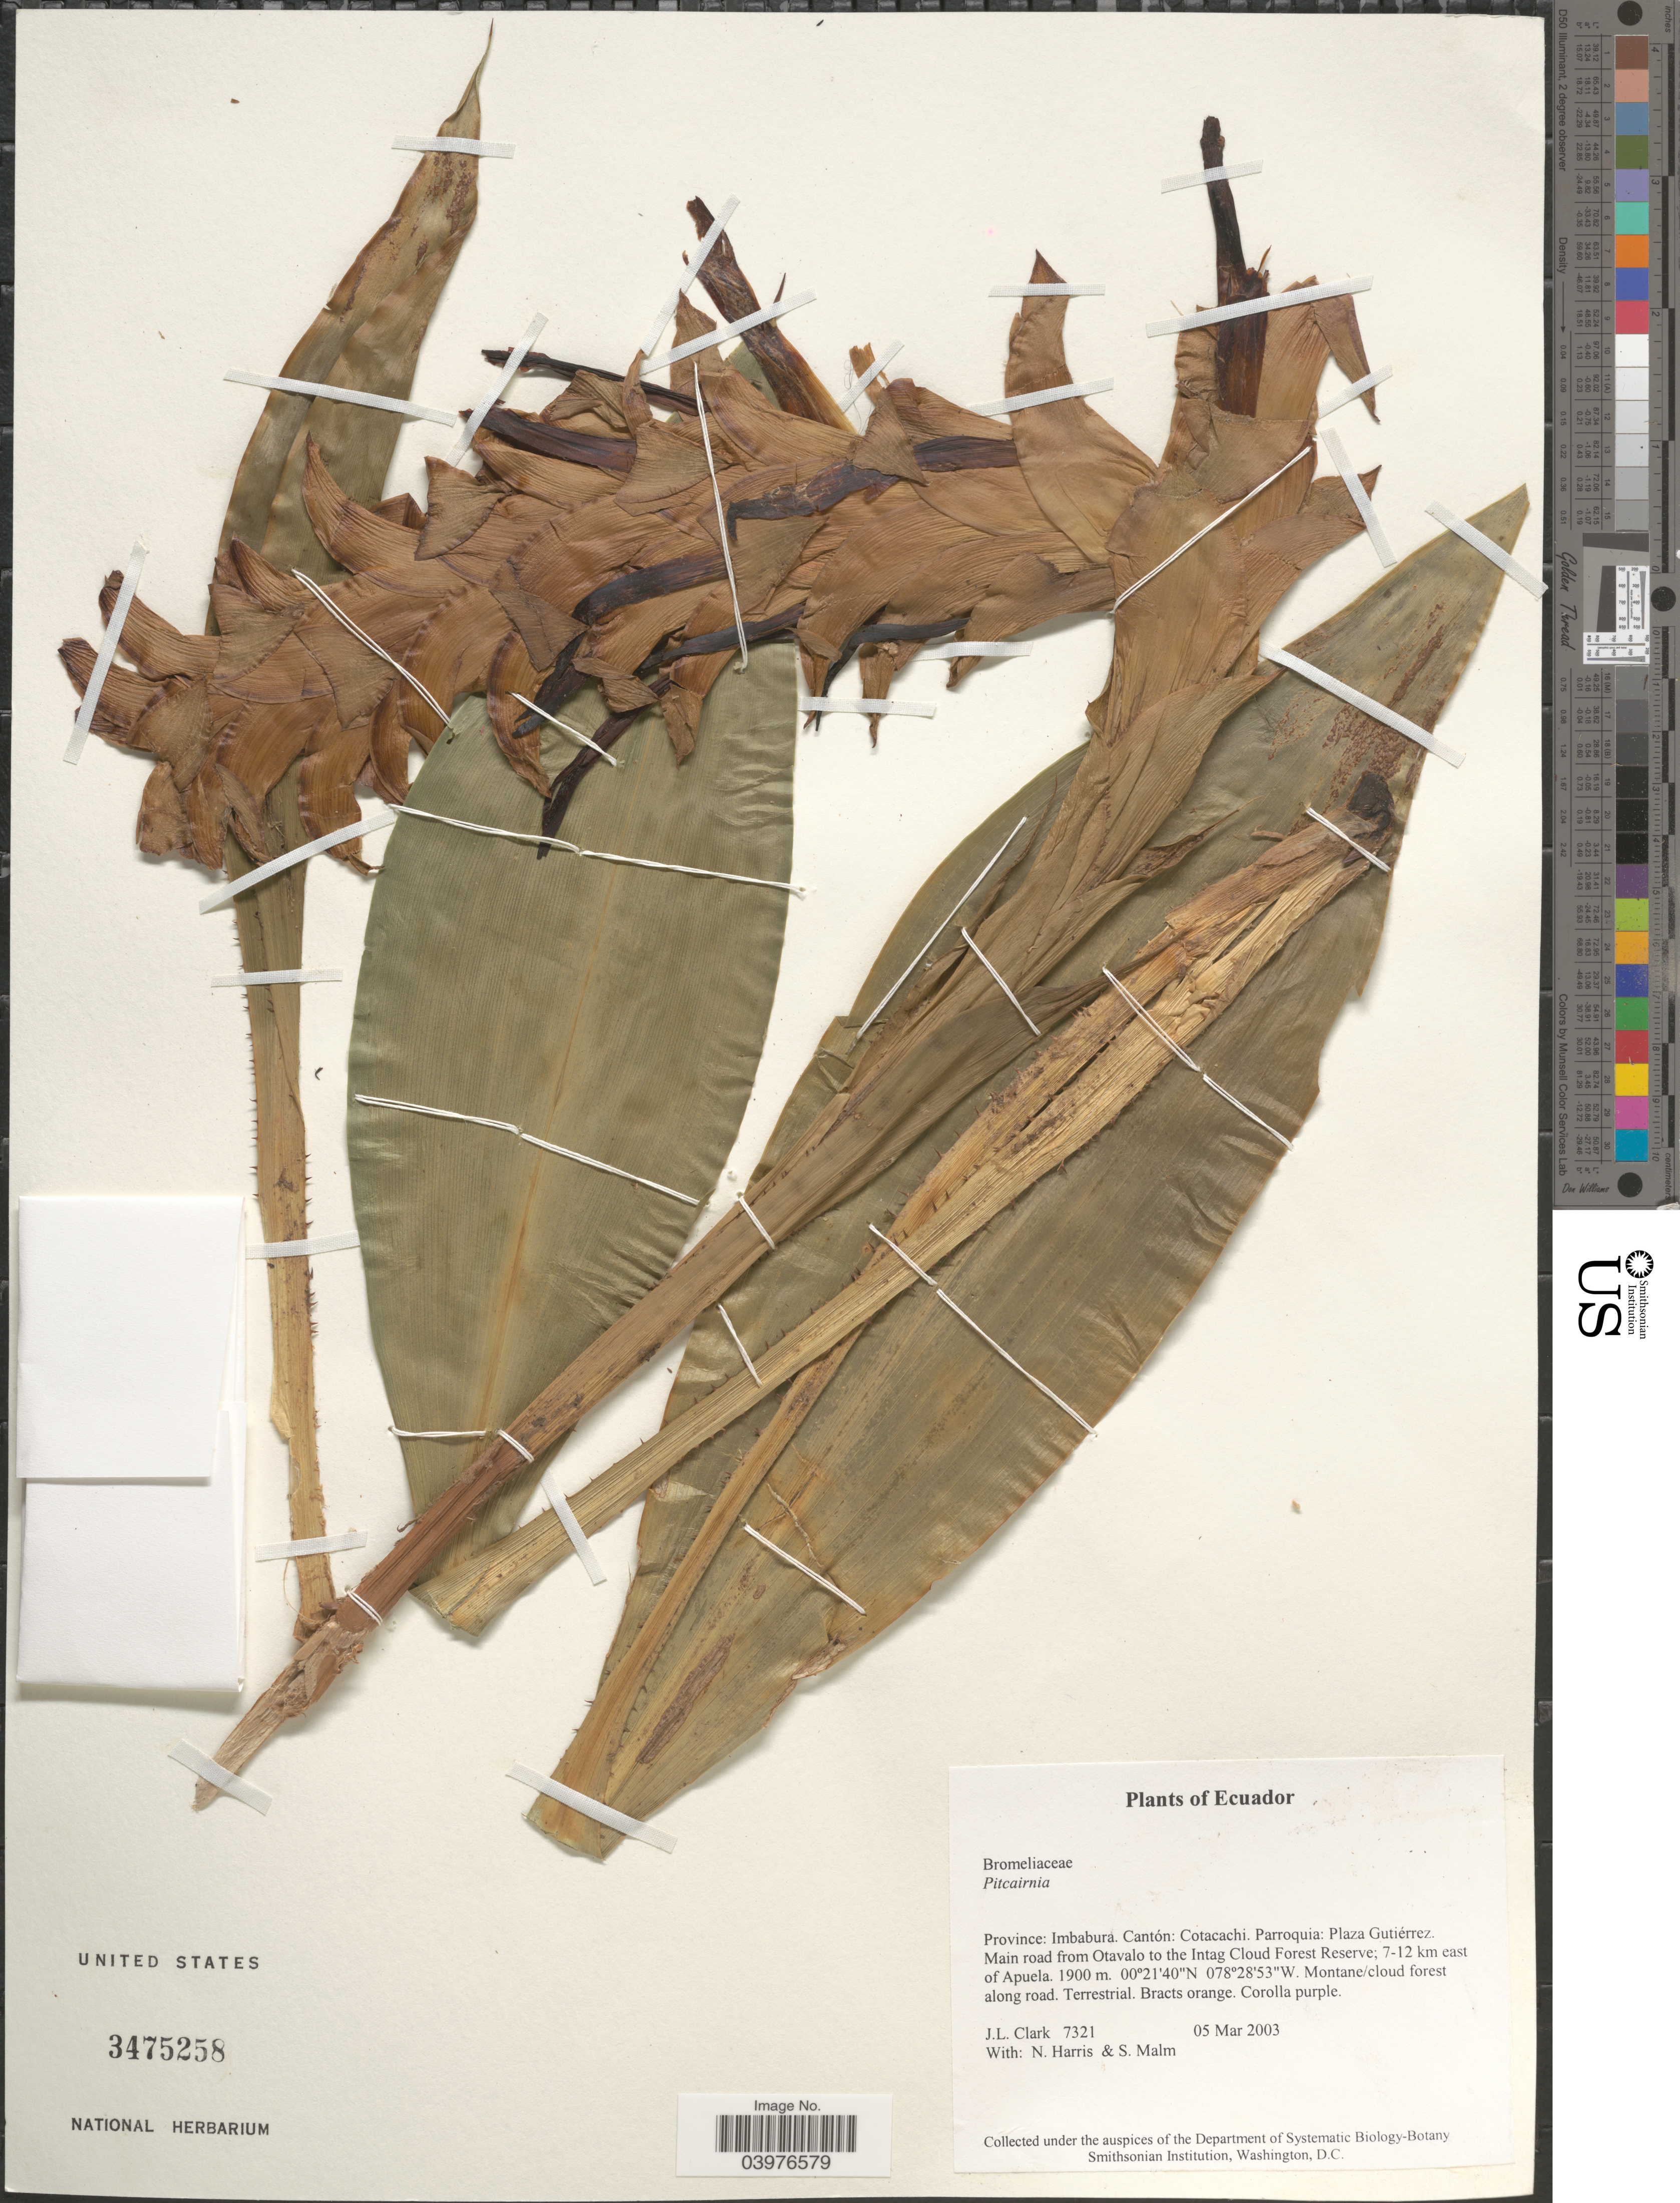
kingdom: Plantae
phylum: Tracheophyta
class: Liliopsida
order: Poales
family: Bromeliaceae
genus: Pitcairnia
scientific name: Pitcairnia sp.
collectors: J. L. Clark, N. Harris & S. Malm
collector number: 7321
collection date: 2003-03-05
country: Ecuador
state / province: Imbabura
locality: Cantón: Cotacachi. Parroquia: Plaza Gutiérrez. Main road from Otavalo to the Intag Cloud Forest Reserve; 7-12 km east of Apuela.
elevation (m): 1900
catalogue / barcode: US 3475258